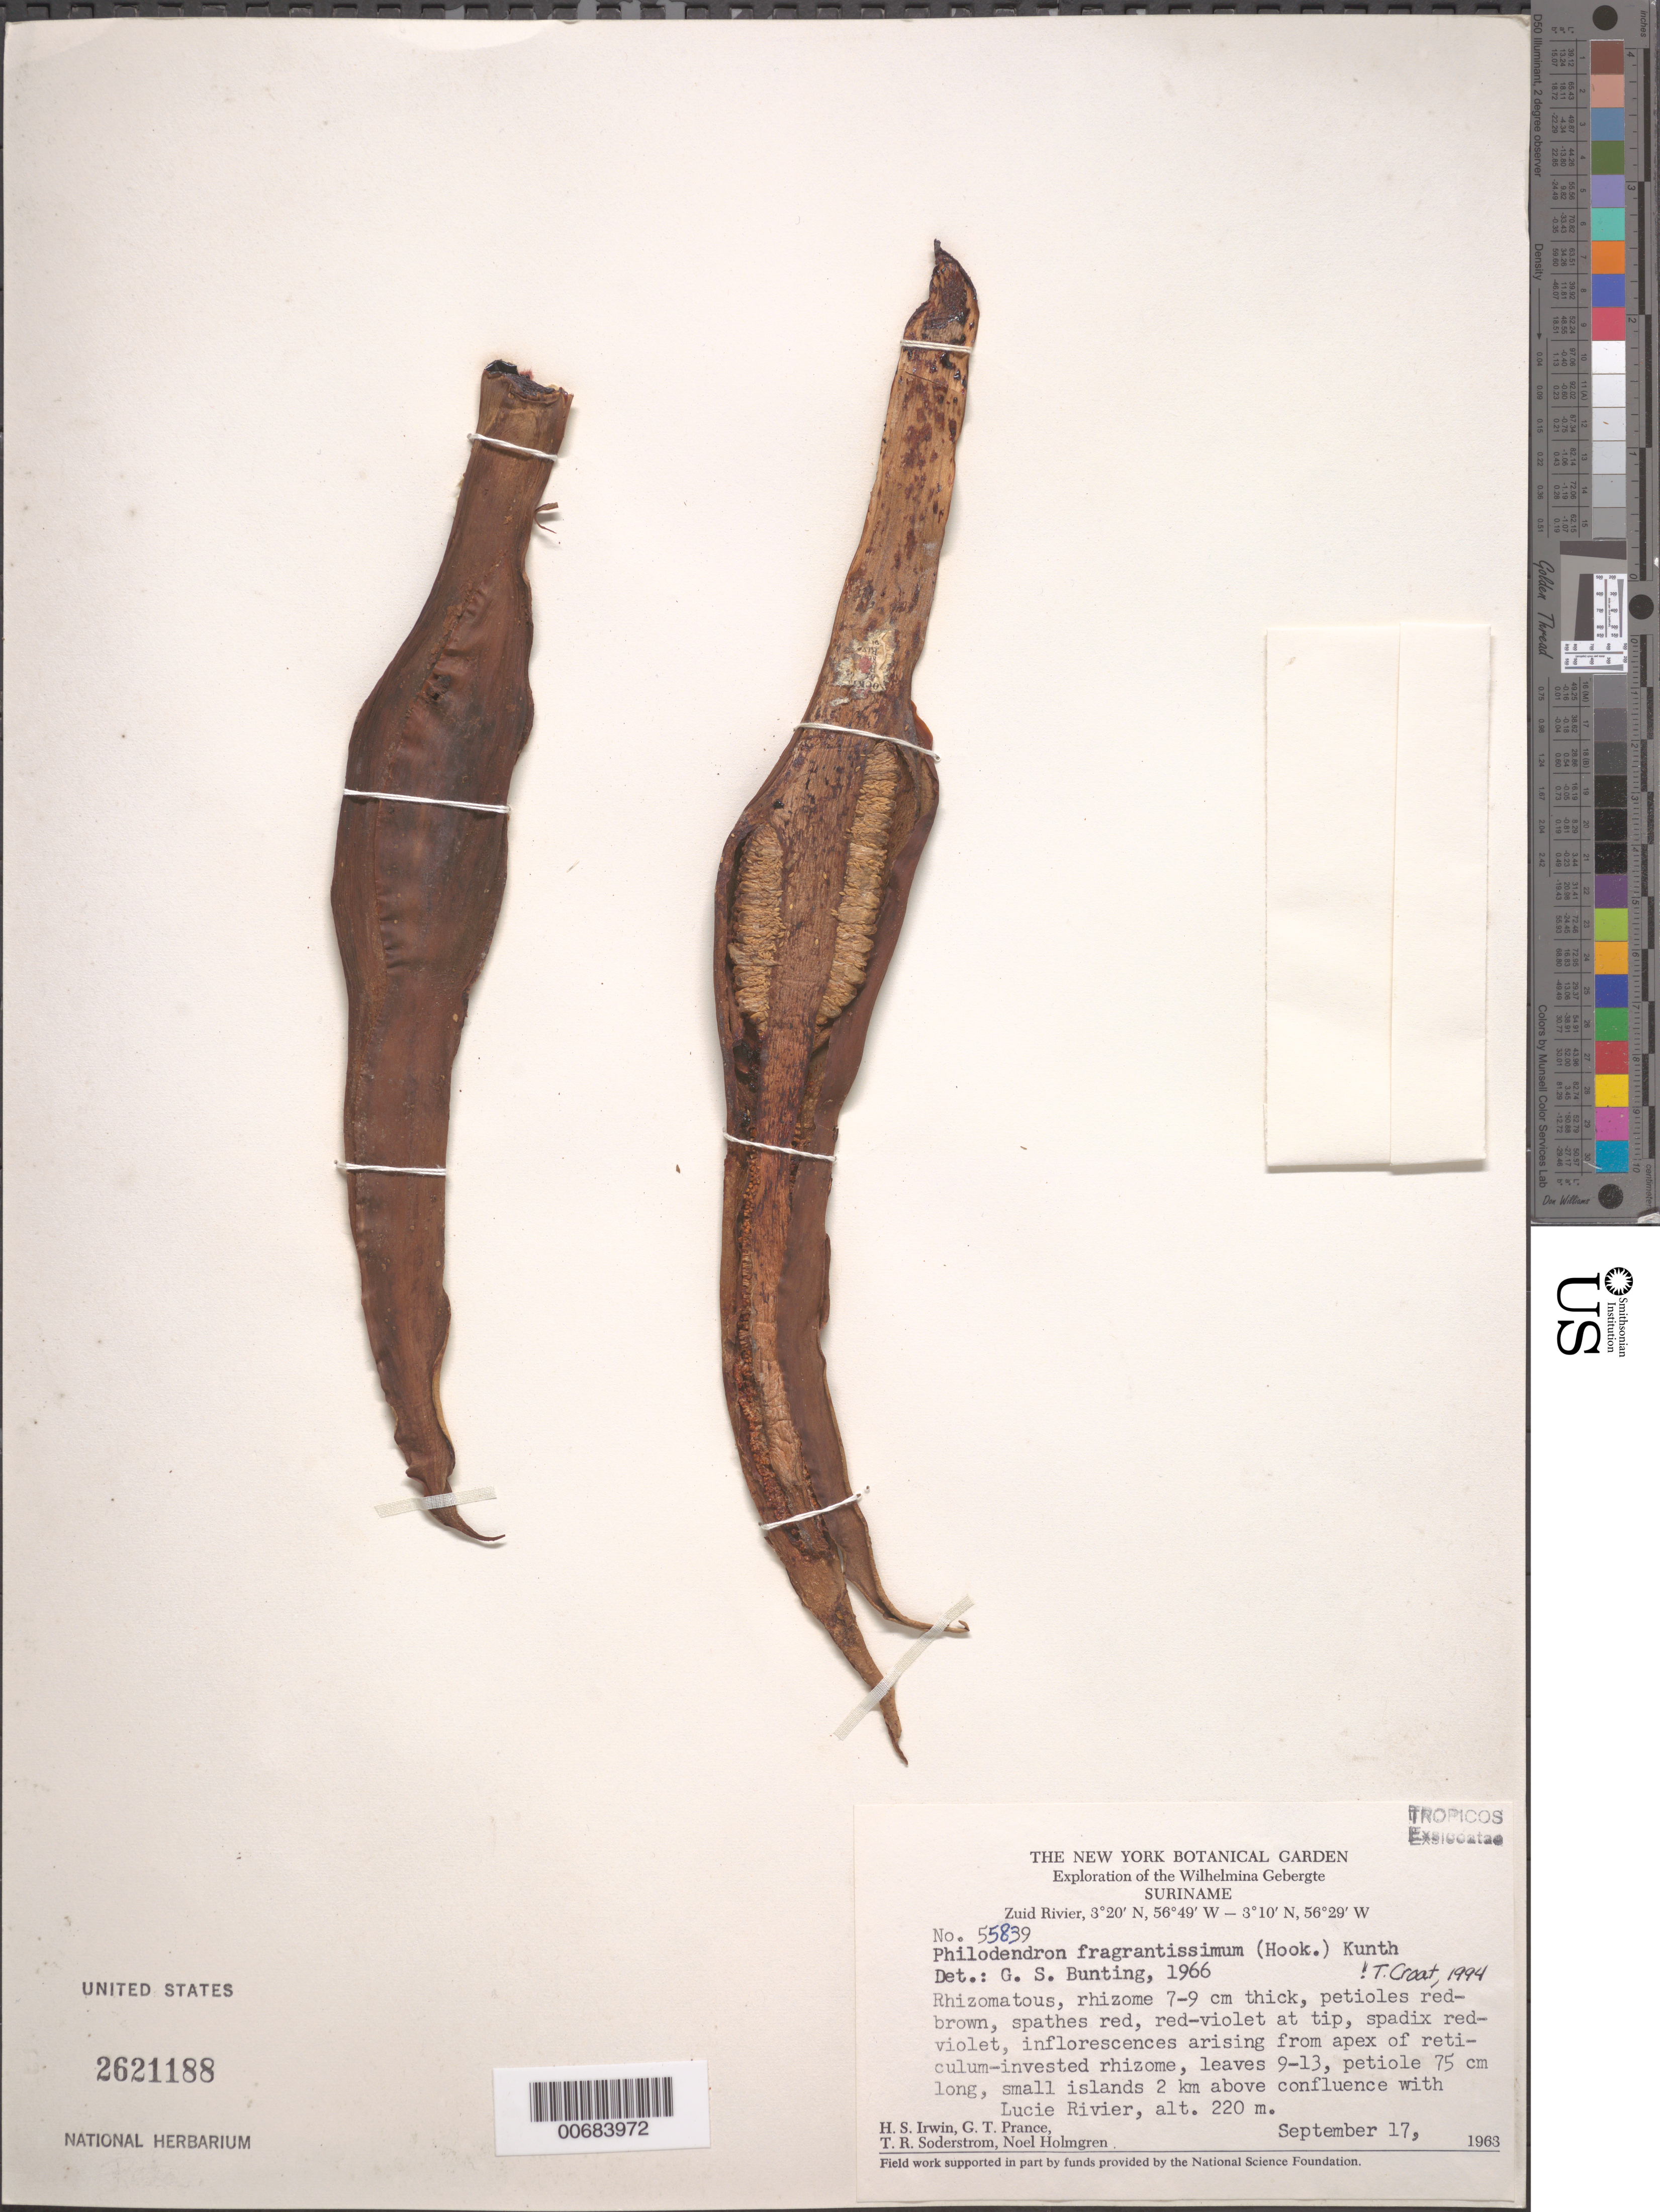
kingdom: Plantae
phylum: Tracheophyta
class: Liliopsida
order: Alismatales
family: Araceae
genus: Philodendron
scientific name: Philodendron fragrantissimum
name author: (G. Don) Kunth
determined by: Bunting, G. S.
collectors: H. Irwin, G. T. Prance, T. R. Soderstrom & N. H. Holmgren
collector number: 55839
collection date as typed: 17-Sep-63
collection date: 1963-09-17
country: Suriname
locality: Zuid River, 2 km above confluence with Lucie R., Wilhelmina Gebergte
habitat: Small islands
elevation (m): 220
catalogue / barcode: US 2621188